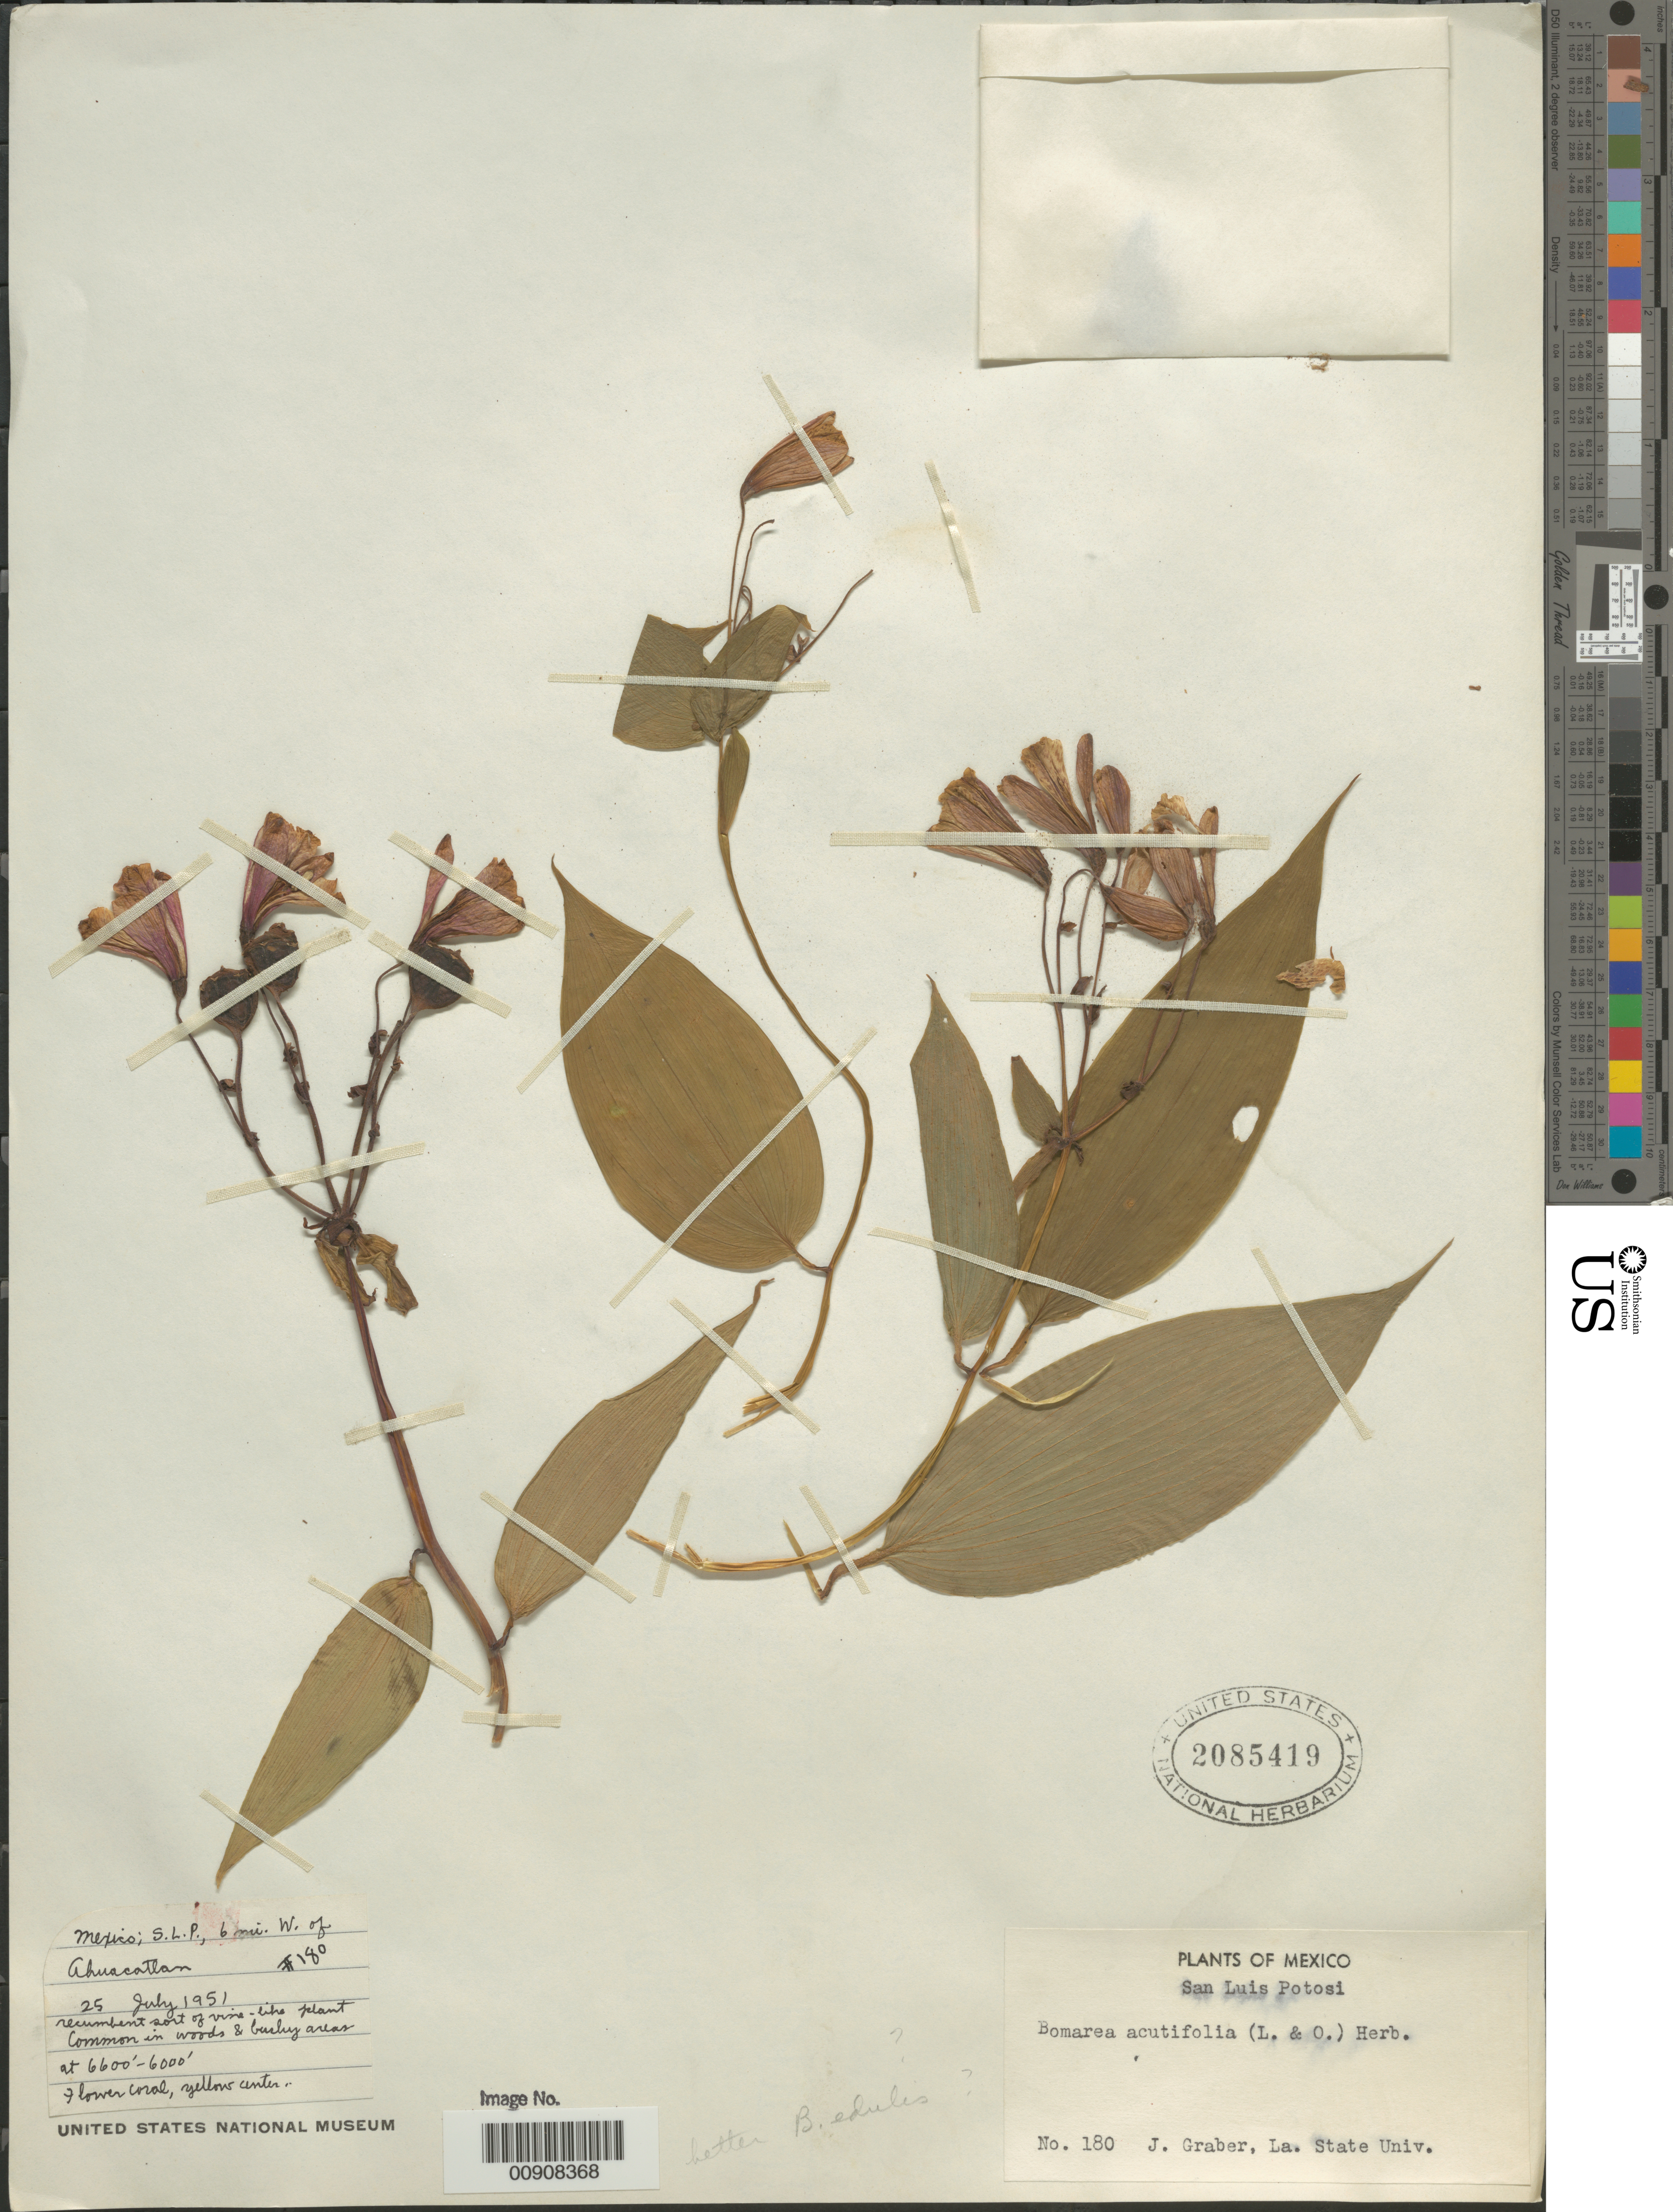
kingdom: Plantae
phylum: Tracheophyta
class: Liliopsida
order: Liliales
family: Alstroemeriaceae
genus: Bomarea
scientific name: Bomarea acutifolia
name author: (Link & Otto) Herb.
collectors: J. Graber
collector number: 180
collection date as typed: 25 Jul 1951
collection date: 1951-07-25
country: Mexico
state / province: San Luis Potosí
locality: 6 mi. W of Ahuacatlan, San Luis Potosí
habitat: Common in woods & bushy areas.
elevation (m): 1829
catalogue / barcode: US 2085419